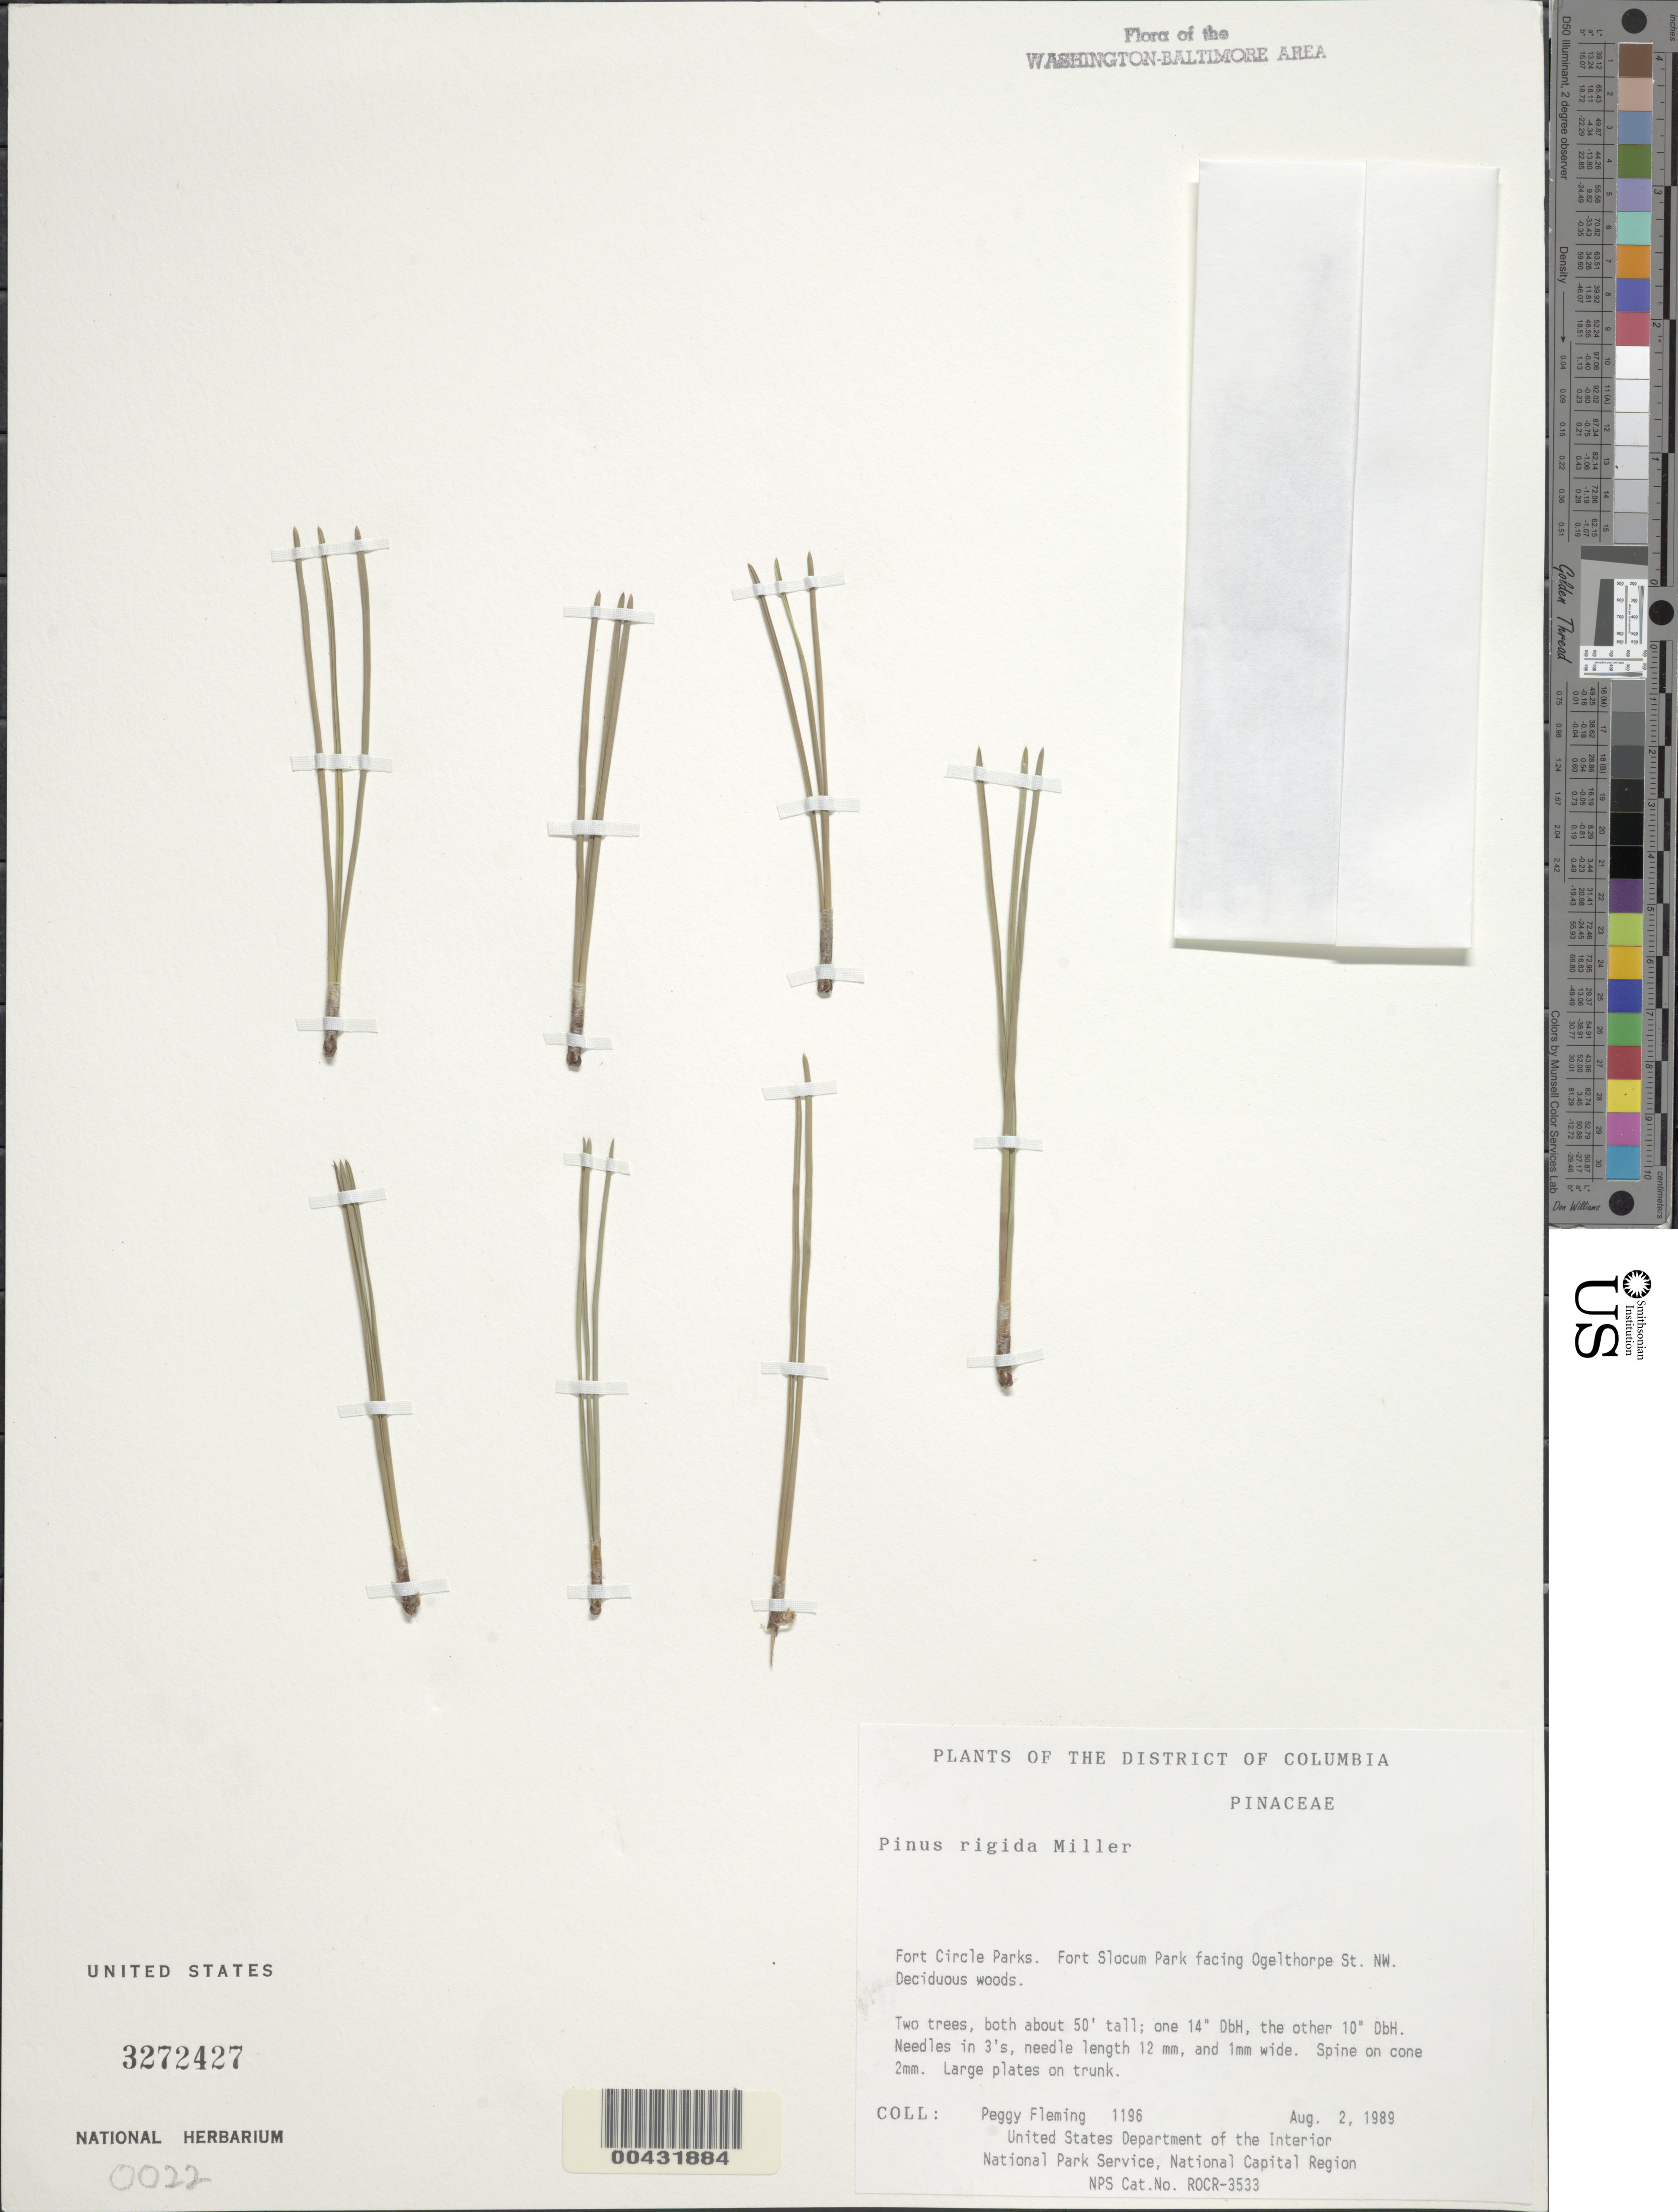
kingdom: Plantae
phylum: Tracheophyta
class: Pinopsida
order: Pinales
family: Pinaceae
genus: Pinus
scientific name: Pinus rigida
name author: Mill.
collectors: P. Fleming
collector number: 1196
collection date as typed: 02 Aug 1989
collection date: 1989-08-02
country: United States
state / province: District of Columbia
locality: Fort Circle Parks, Fort Slocum Park facing Oglthorpe St. NW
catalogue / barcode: US 3272427